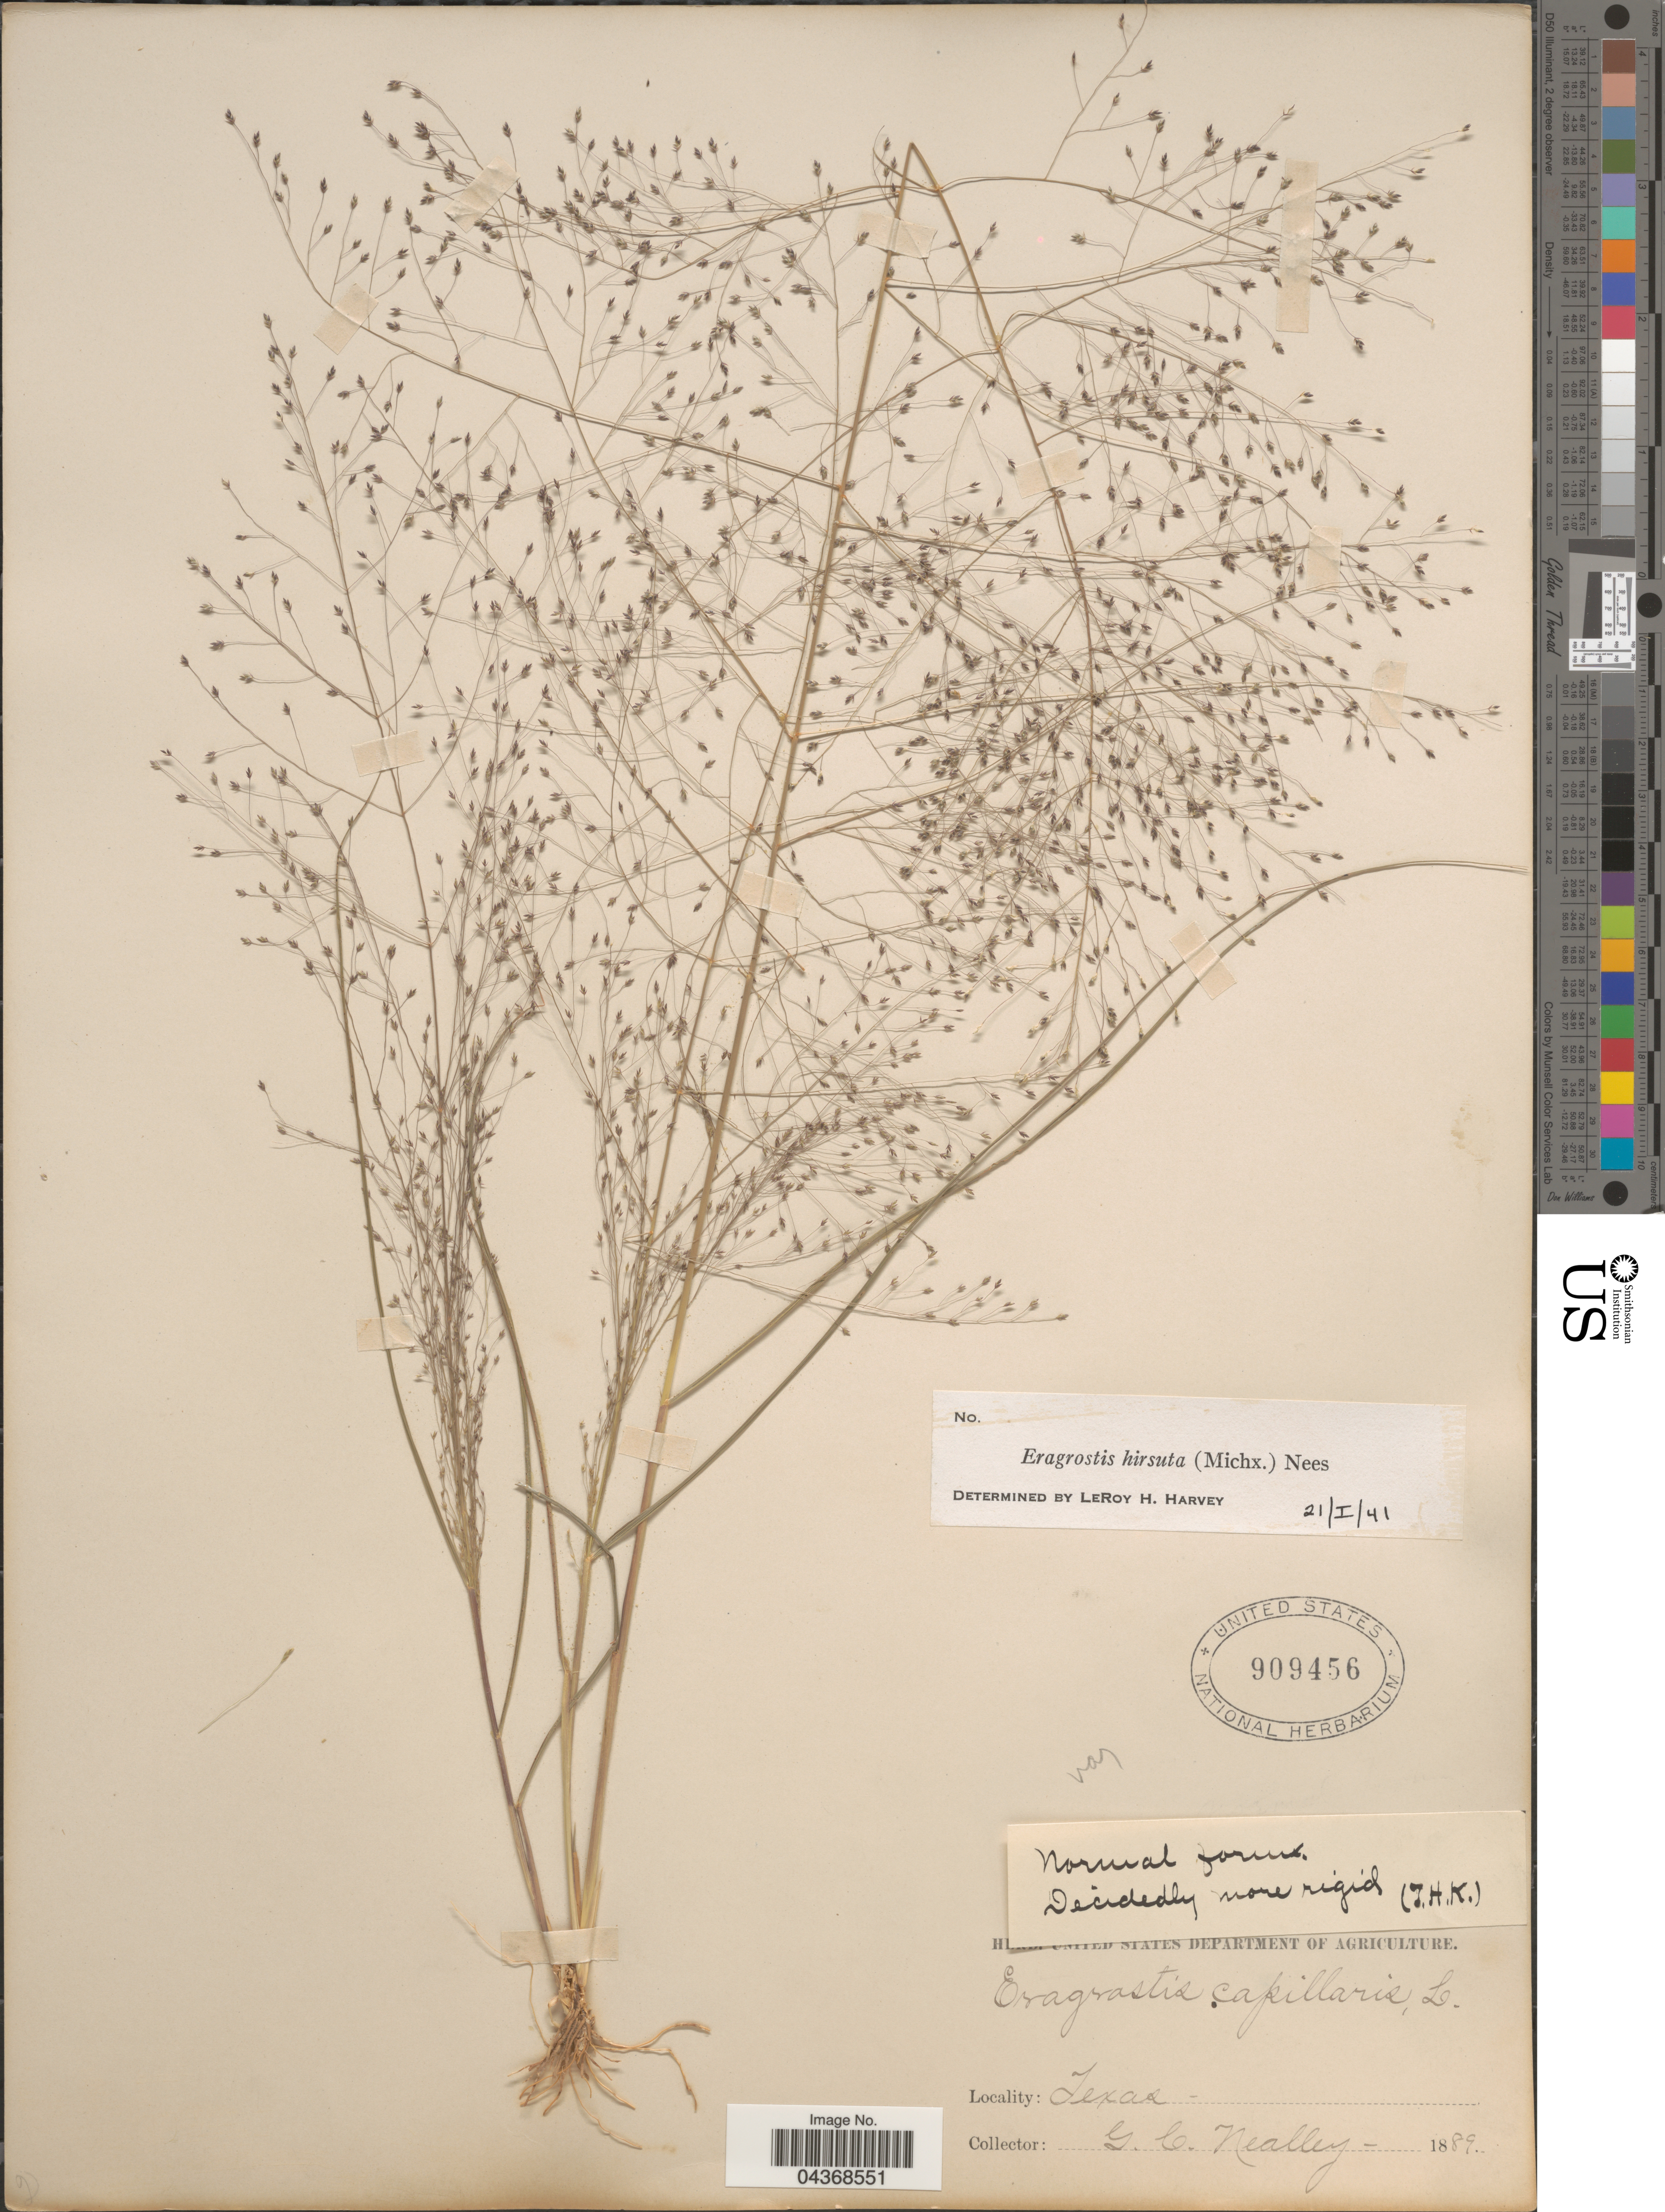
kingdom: Plantae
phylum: Tracheophyta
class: Liliopsida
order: Poales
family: Poaceae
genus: Eragrostis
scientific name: Eragrostis hirsuta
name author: (Michx.) Nees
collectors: G. C. Nealley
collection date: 1889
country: United States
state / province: Texas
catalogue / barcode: US 909456